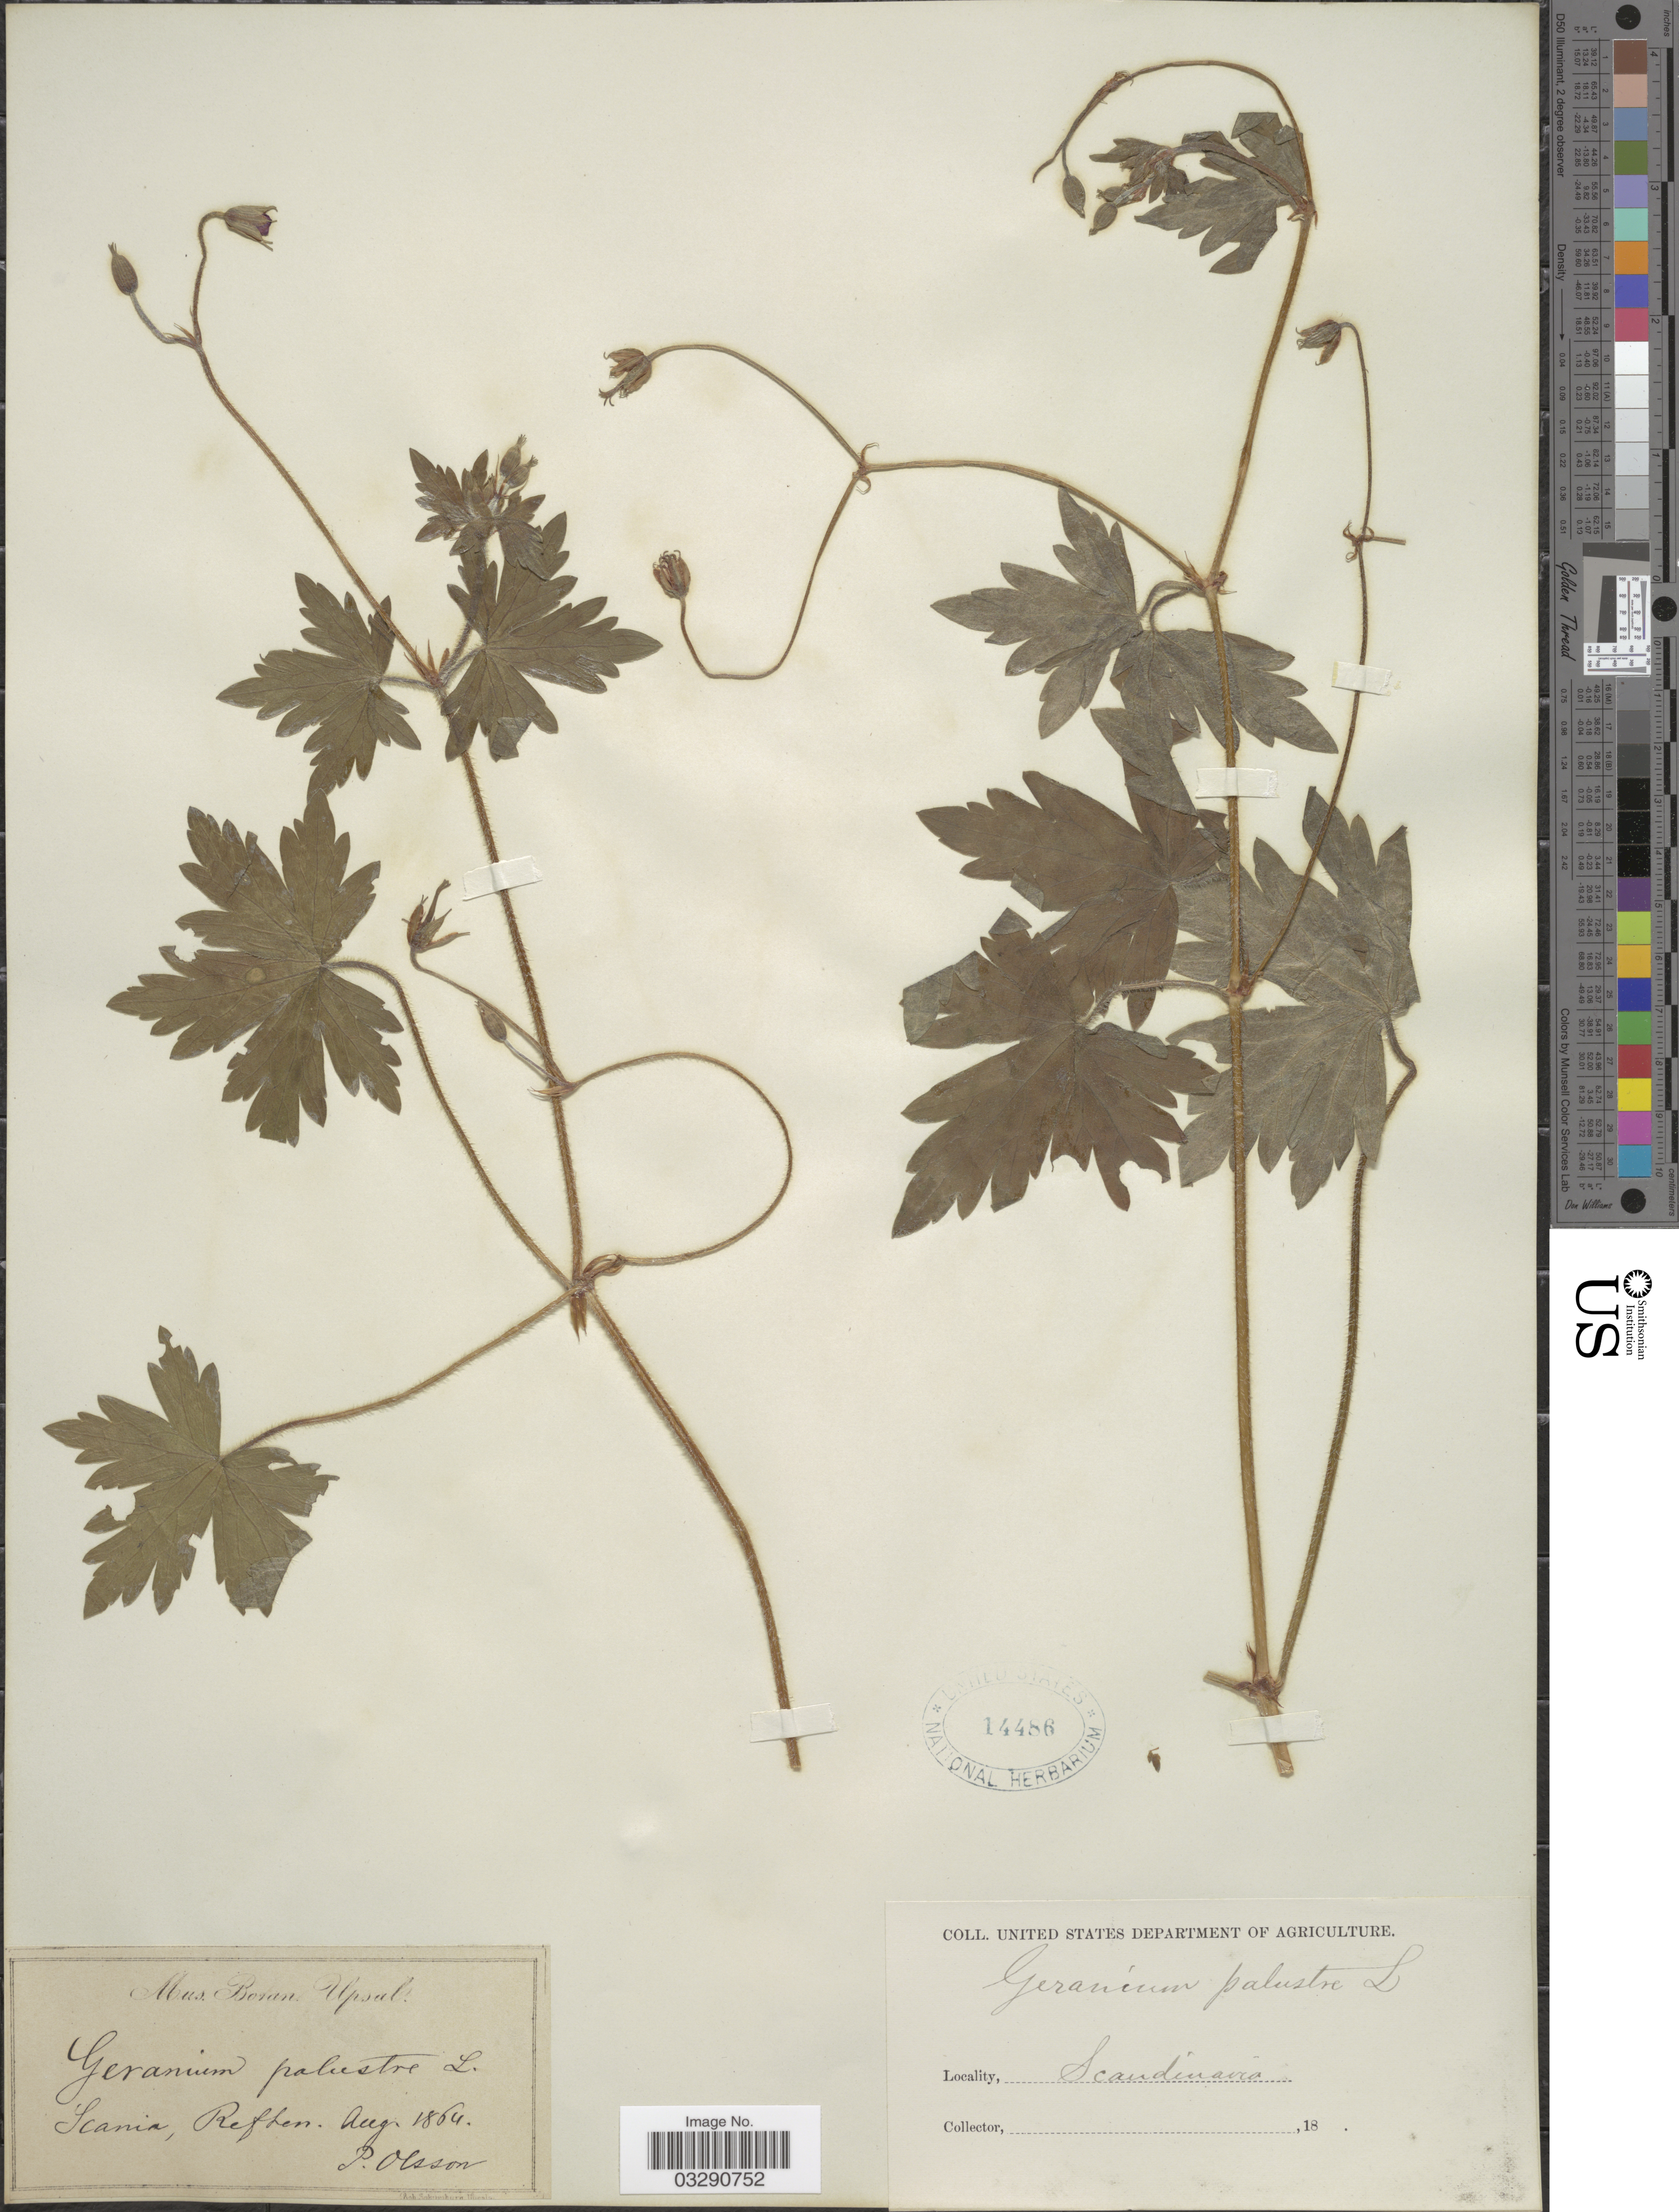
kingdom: Plantae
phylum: Tracheophyta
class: Magnoliopsida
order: Geraniales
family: Geraniaceae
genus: Geranium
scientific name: Geranium palustre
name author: L.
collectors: P. Olsson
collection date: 1864-08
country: Sweden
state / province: Skåne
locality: Scania, Reflen. Scandinavia.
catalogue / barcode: US 14486